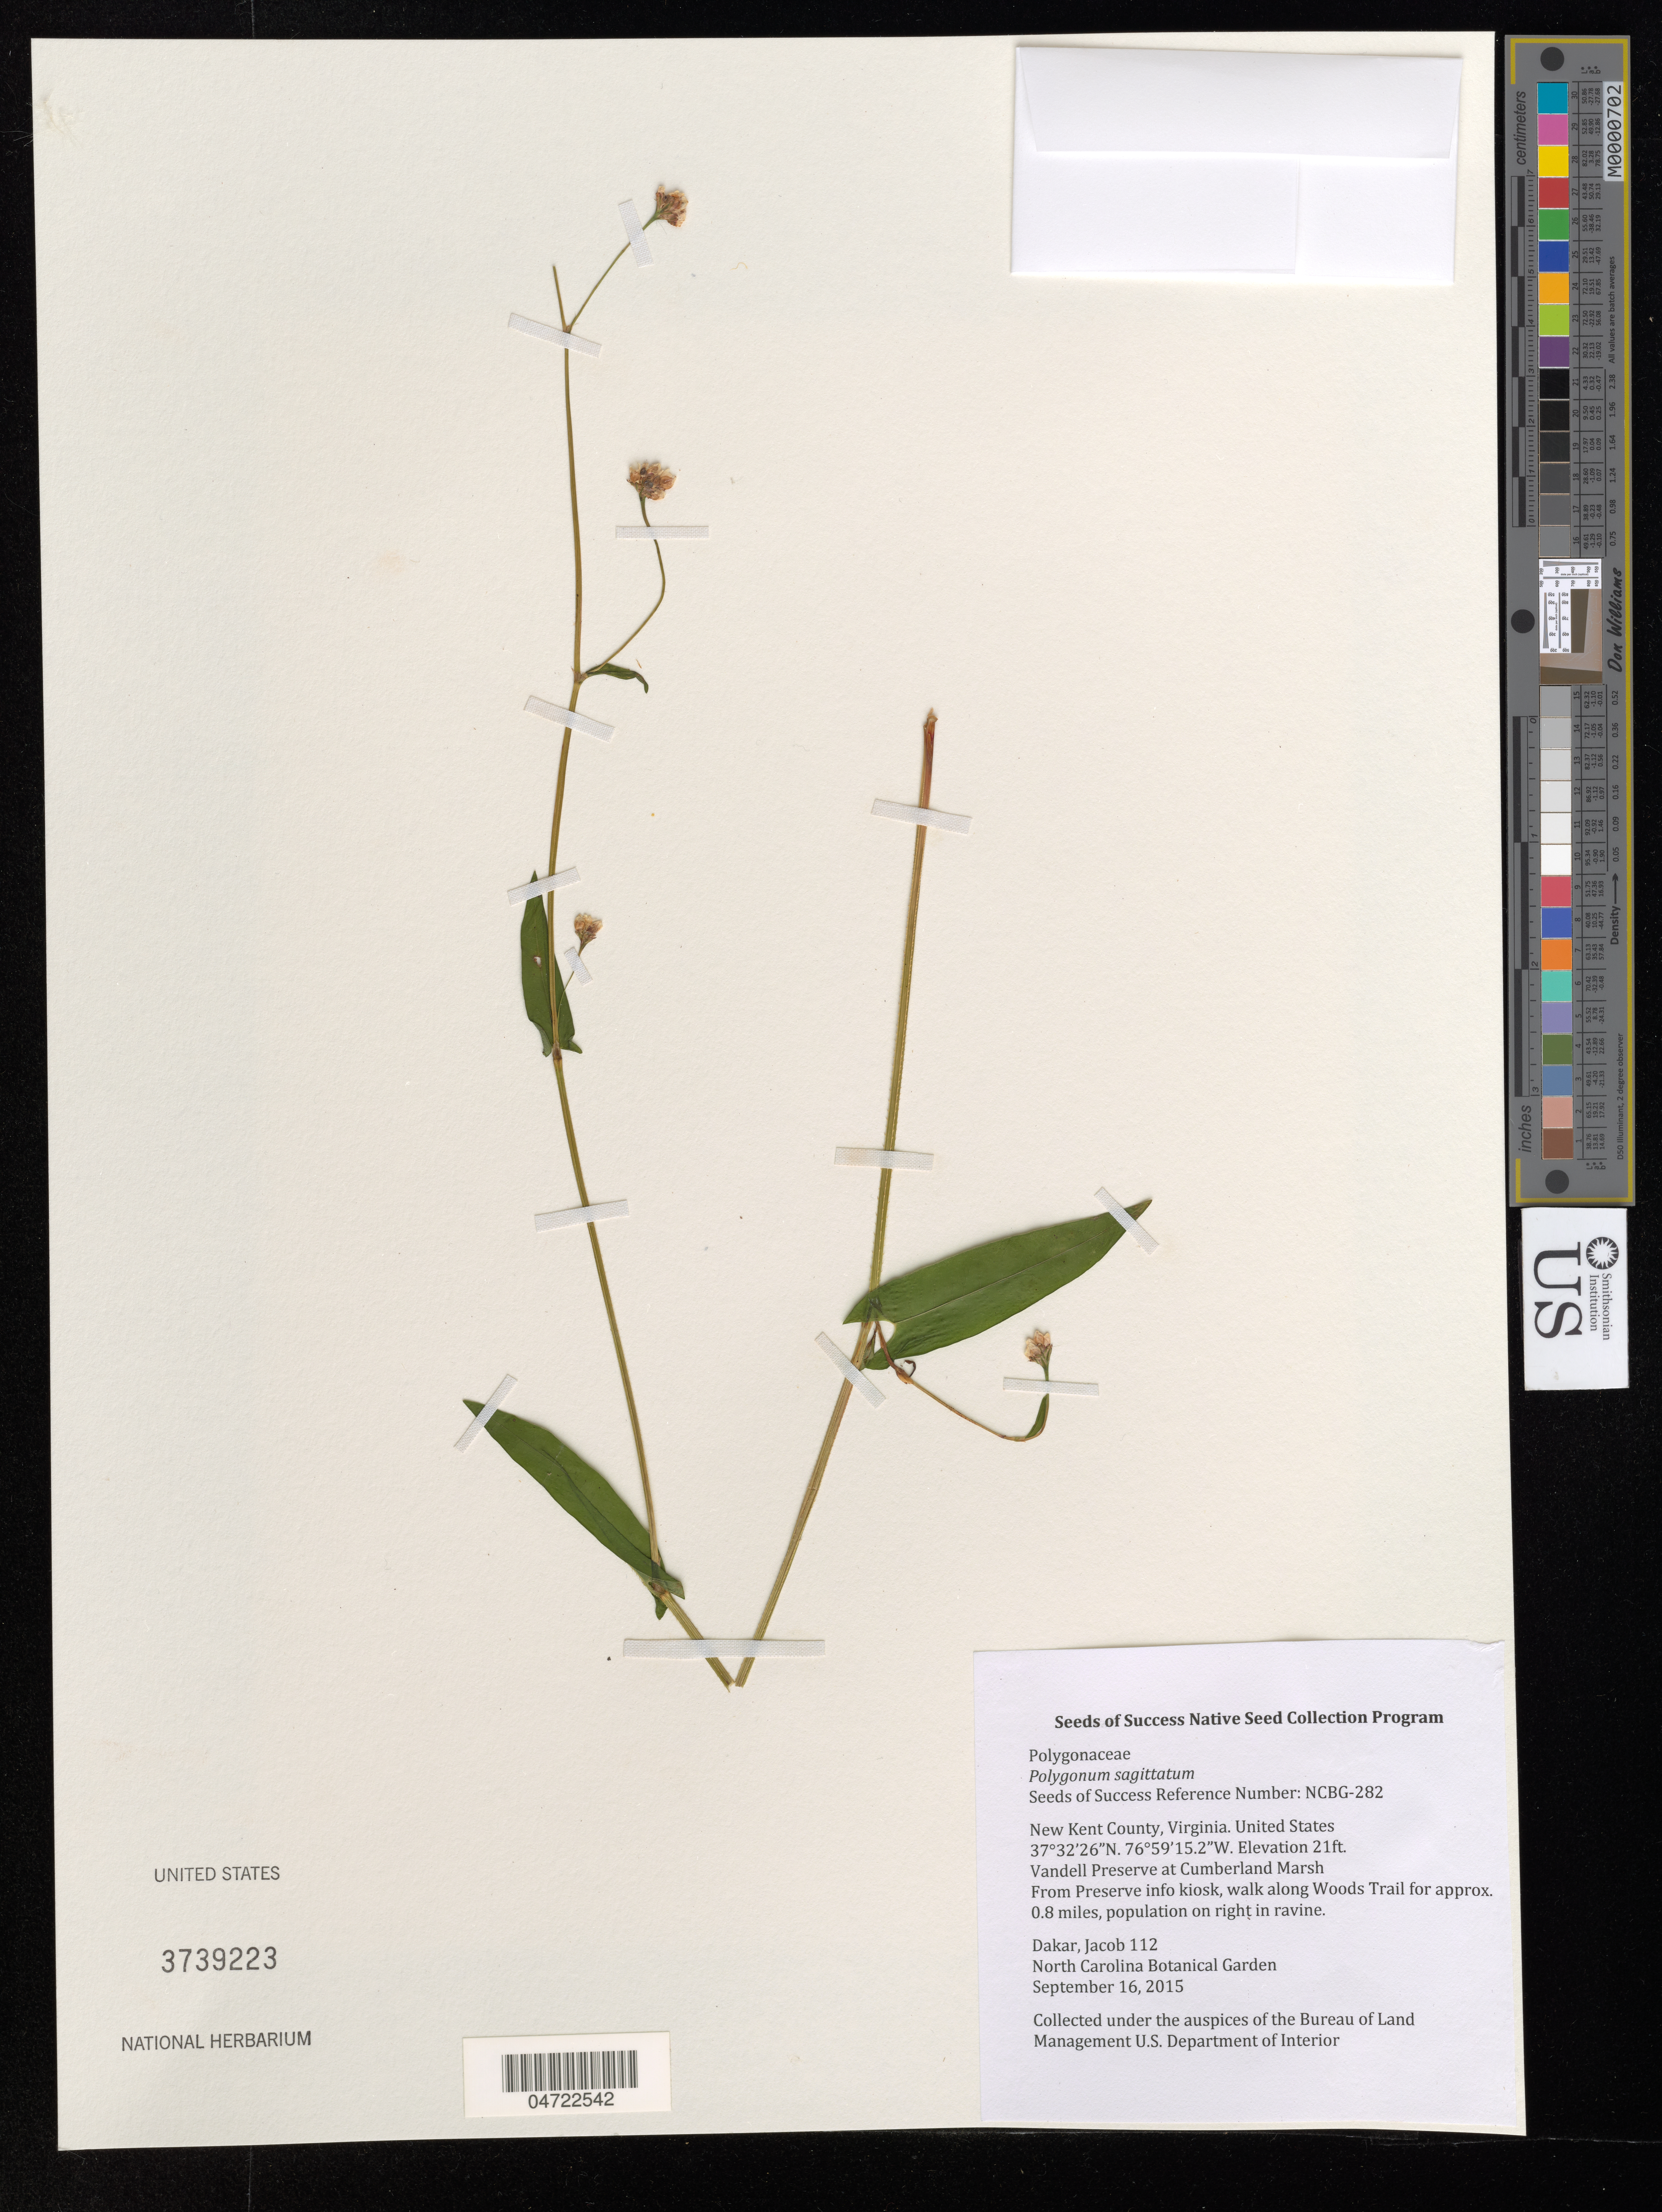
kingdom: Plantae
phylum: Tracheophyta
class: Magnoliopsida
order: Caryophyllales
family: Polygonaceae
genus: Polygonum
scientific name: Polygonum sagittatum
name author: L.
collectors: J. Dakar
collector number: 112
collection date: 2015-09-16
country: United States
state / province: Virginia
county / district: New Kent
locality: New Kent County. Vandell Preserve at Cumberland Marsh. From Preserve info kiosk, walk along Woods Trail for approx. 0.8 miles, population on right in ravine.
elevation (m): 6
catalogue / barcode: US 3739223